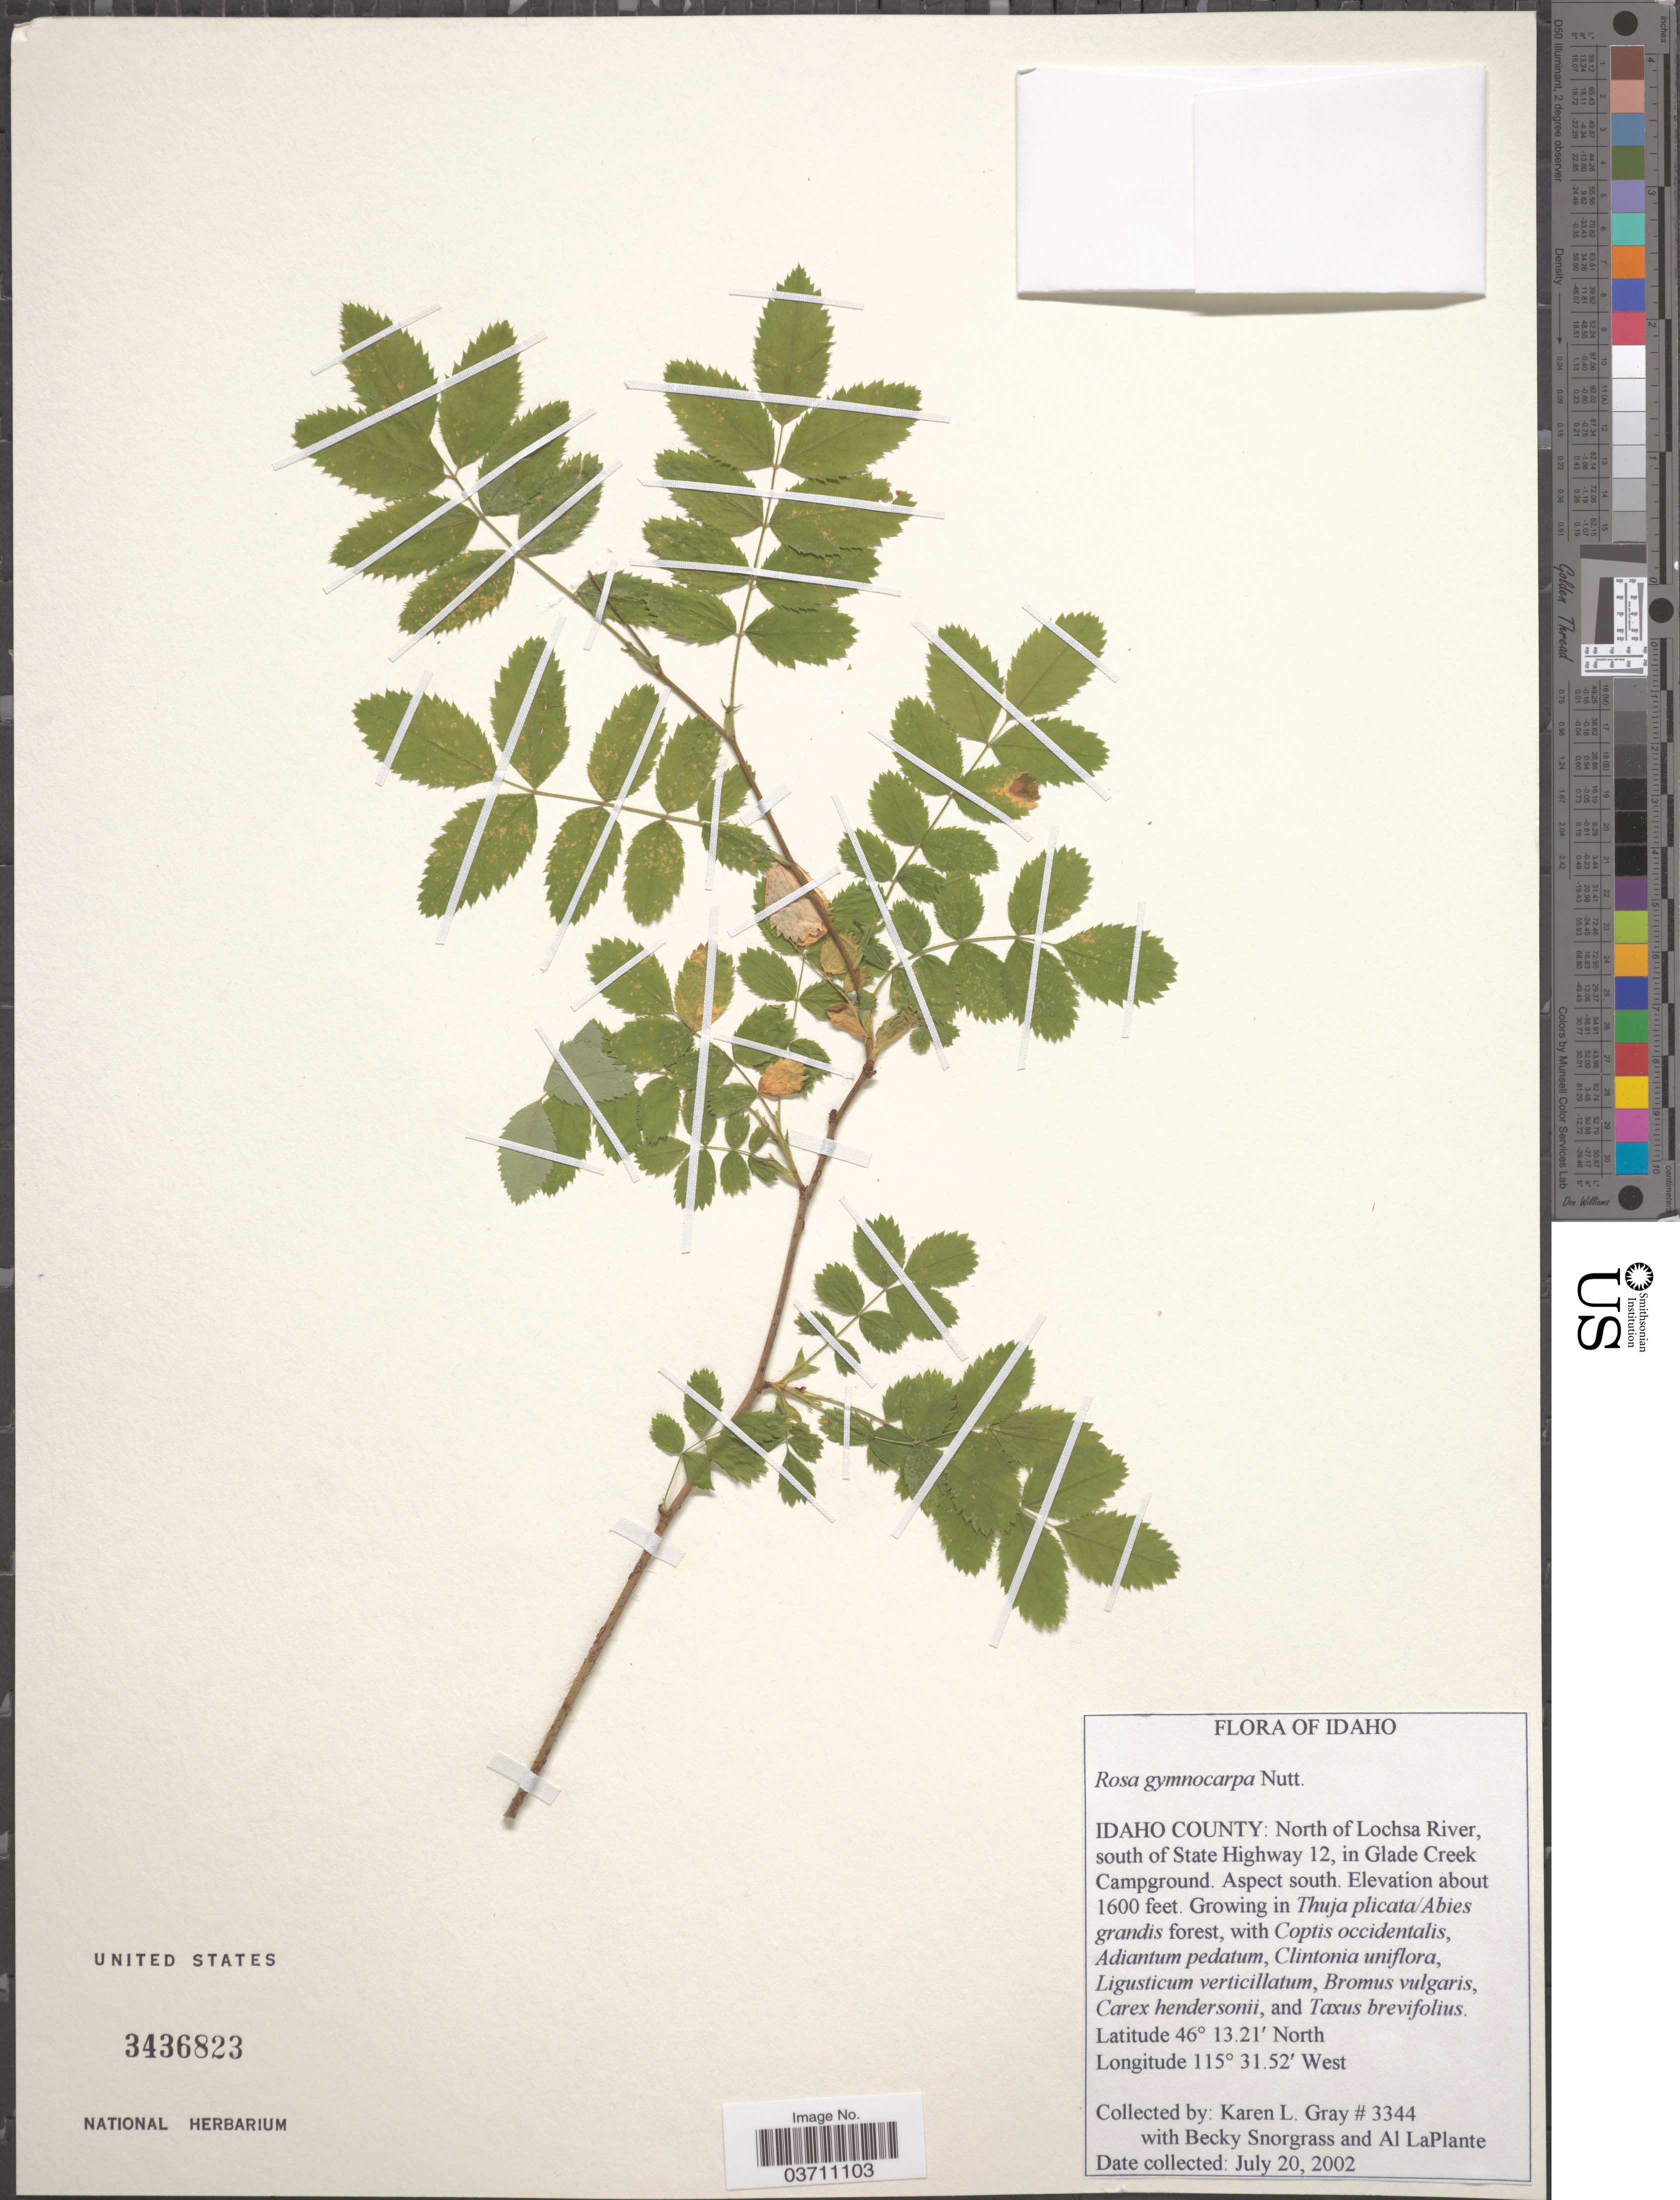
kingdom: Plantae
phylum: Tracheophyta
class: Magnoliopsida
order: Rosales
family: Rosaceae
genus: Rosa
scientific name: Rosa gymnocarpa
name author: Nutt.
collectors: K. L. Gray, B. Snorgrass & A. LaPlante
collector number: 3344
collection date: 2002-07-20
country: United States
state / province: Idaho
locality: Idaho County: North of Lochsa River, south of State Highway 12, in Glade Creek Campground. Aspect south.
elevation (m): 488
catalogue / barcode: US 3436823